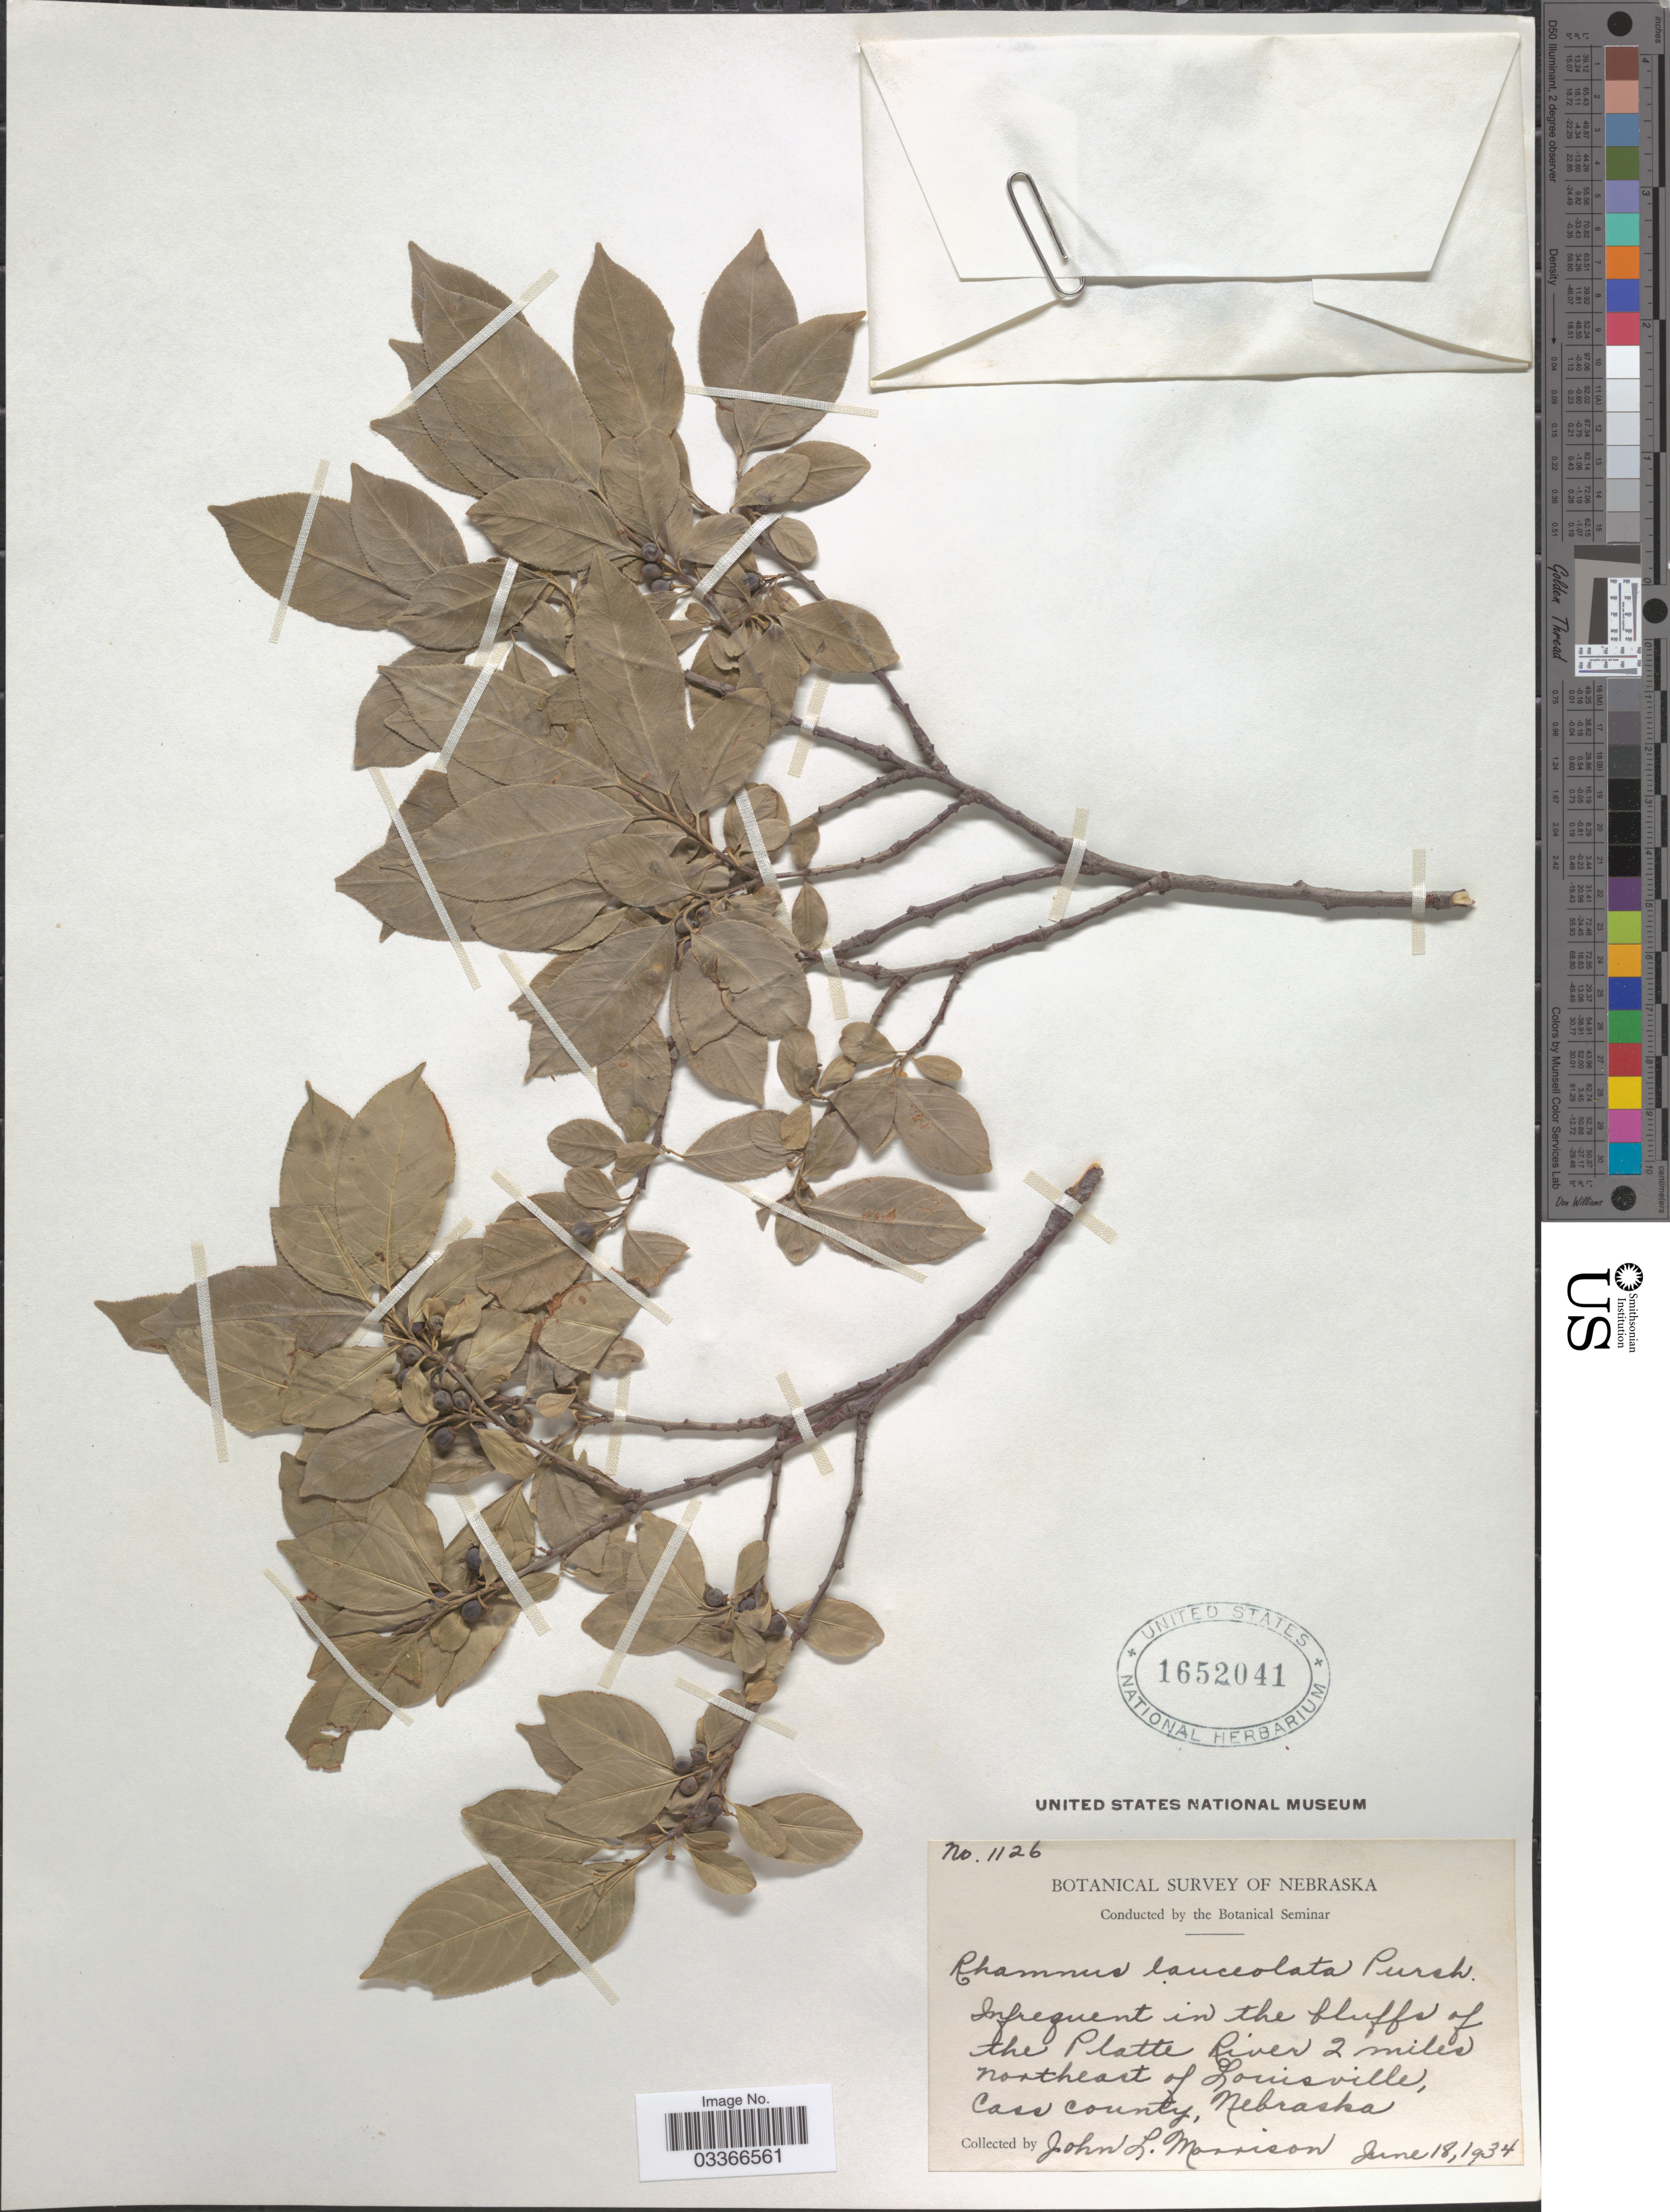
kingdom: Plantae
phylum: Tracheophyta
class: Magnoliopsida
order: Rosales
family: Rhamnaceae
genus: Rhamnus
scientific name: Rhamnus lanceolata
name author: Pursh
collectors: J. Morrison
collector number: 1126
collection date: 1934-06-18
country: United States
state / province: Nebraska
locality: Bluffs of the Platte River 2 miles northeast of Louisville, Cass County.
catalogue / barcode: US 1652041